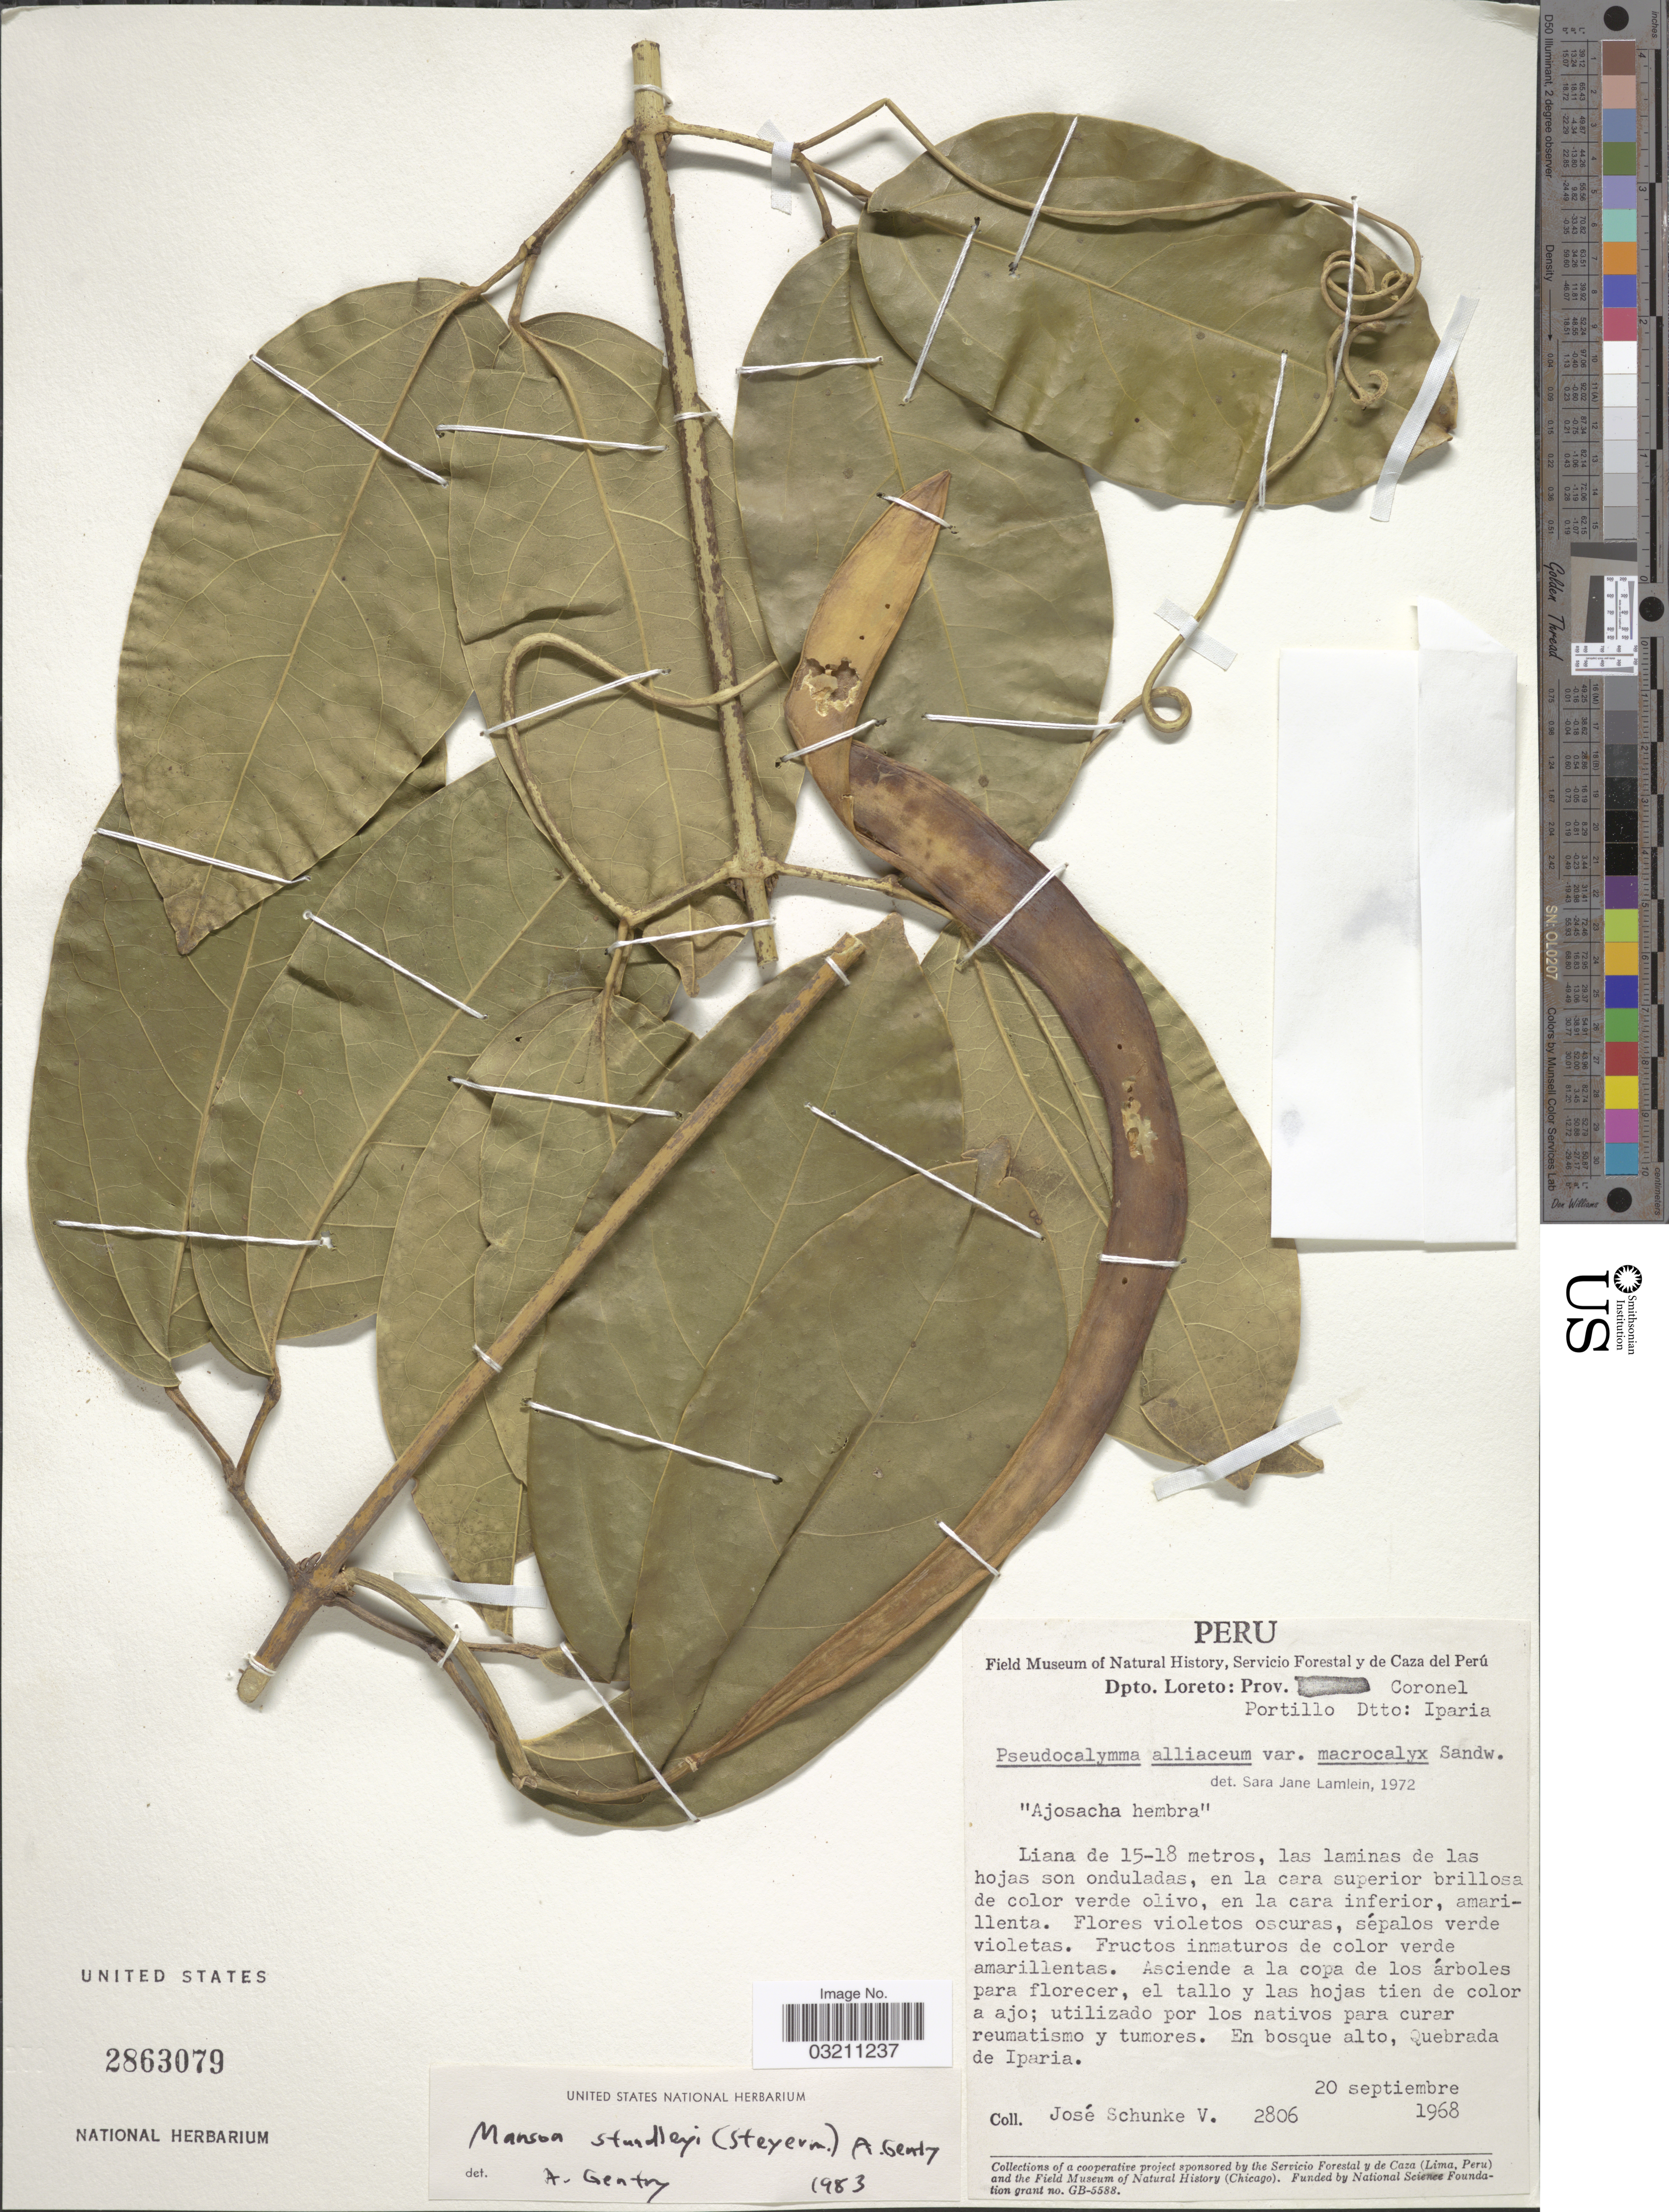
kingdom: Plantae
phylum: Tracheophyta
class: Magnoliopsida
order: Lamiales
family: Bignoniaceae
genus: Mansoa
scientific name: Mansoa standleyi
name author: (Steyerm.) A.H. Gentry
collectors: J. Schunke Vigo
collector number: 2806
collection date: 1968-09-20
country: Peru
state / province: Loreto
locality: Dpto. Loreto : Prov. Coronel Portillo. Dtto: Iparia. En bosque alto, Quebrada de Iparia.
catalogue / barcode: US 2863079